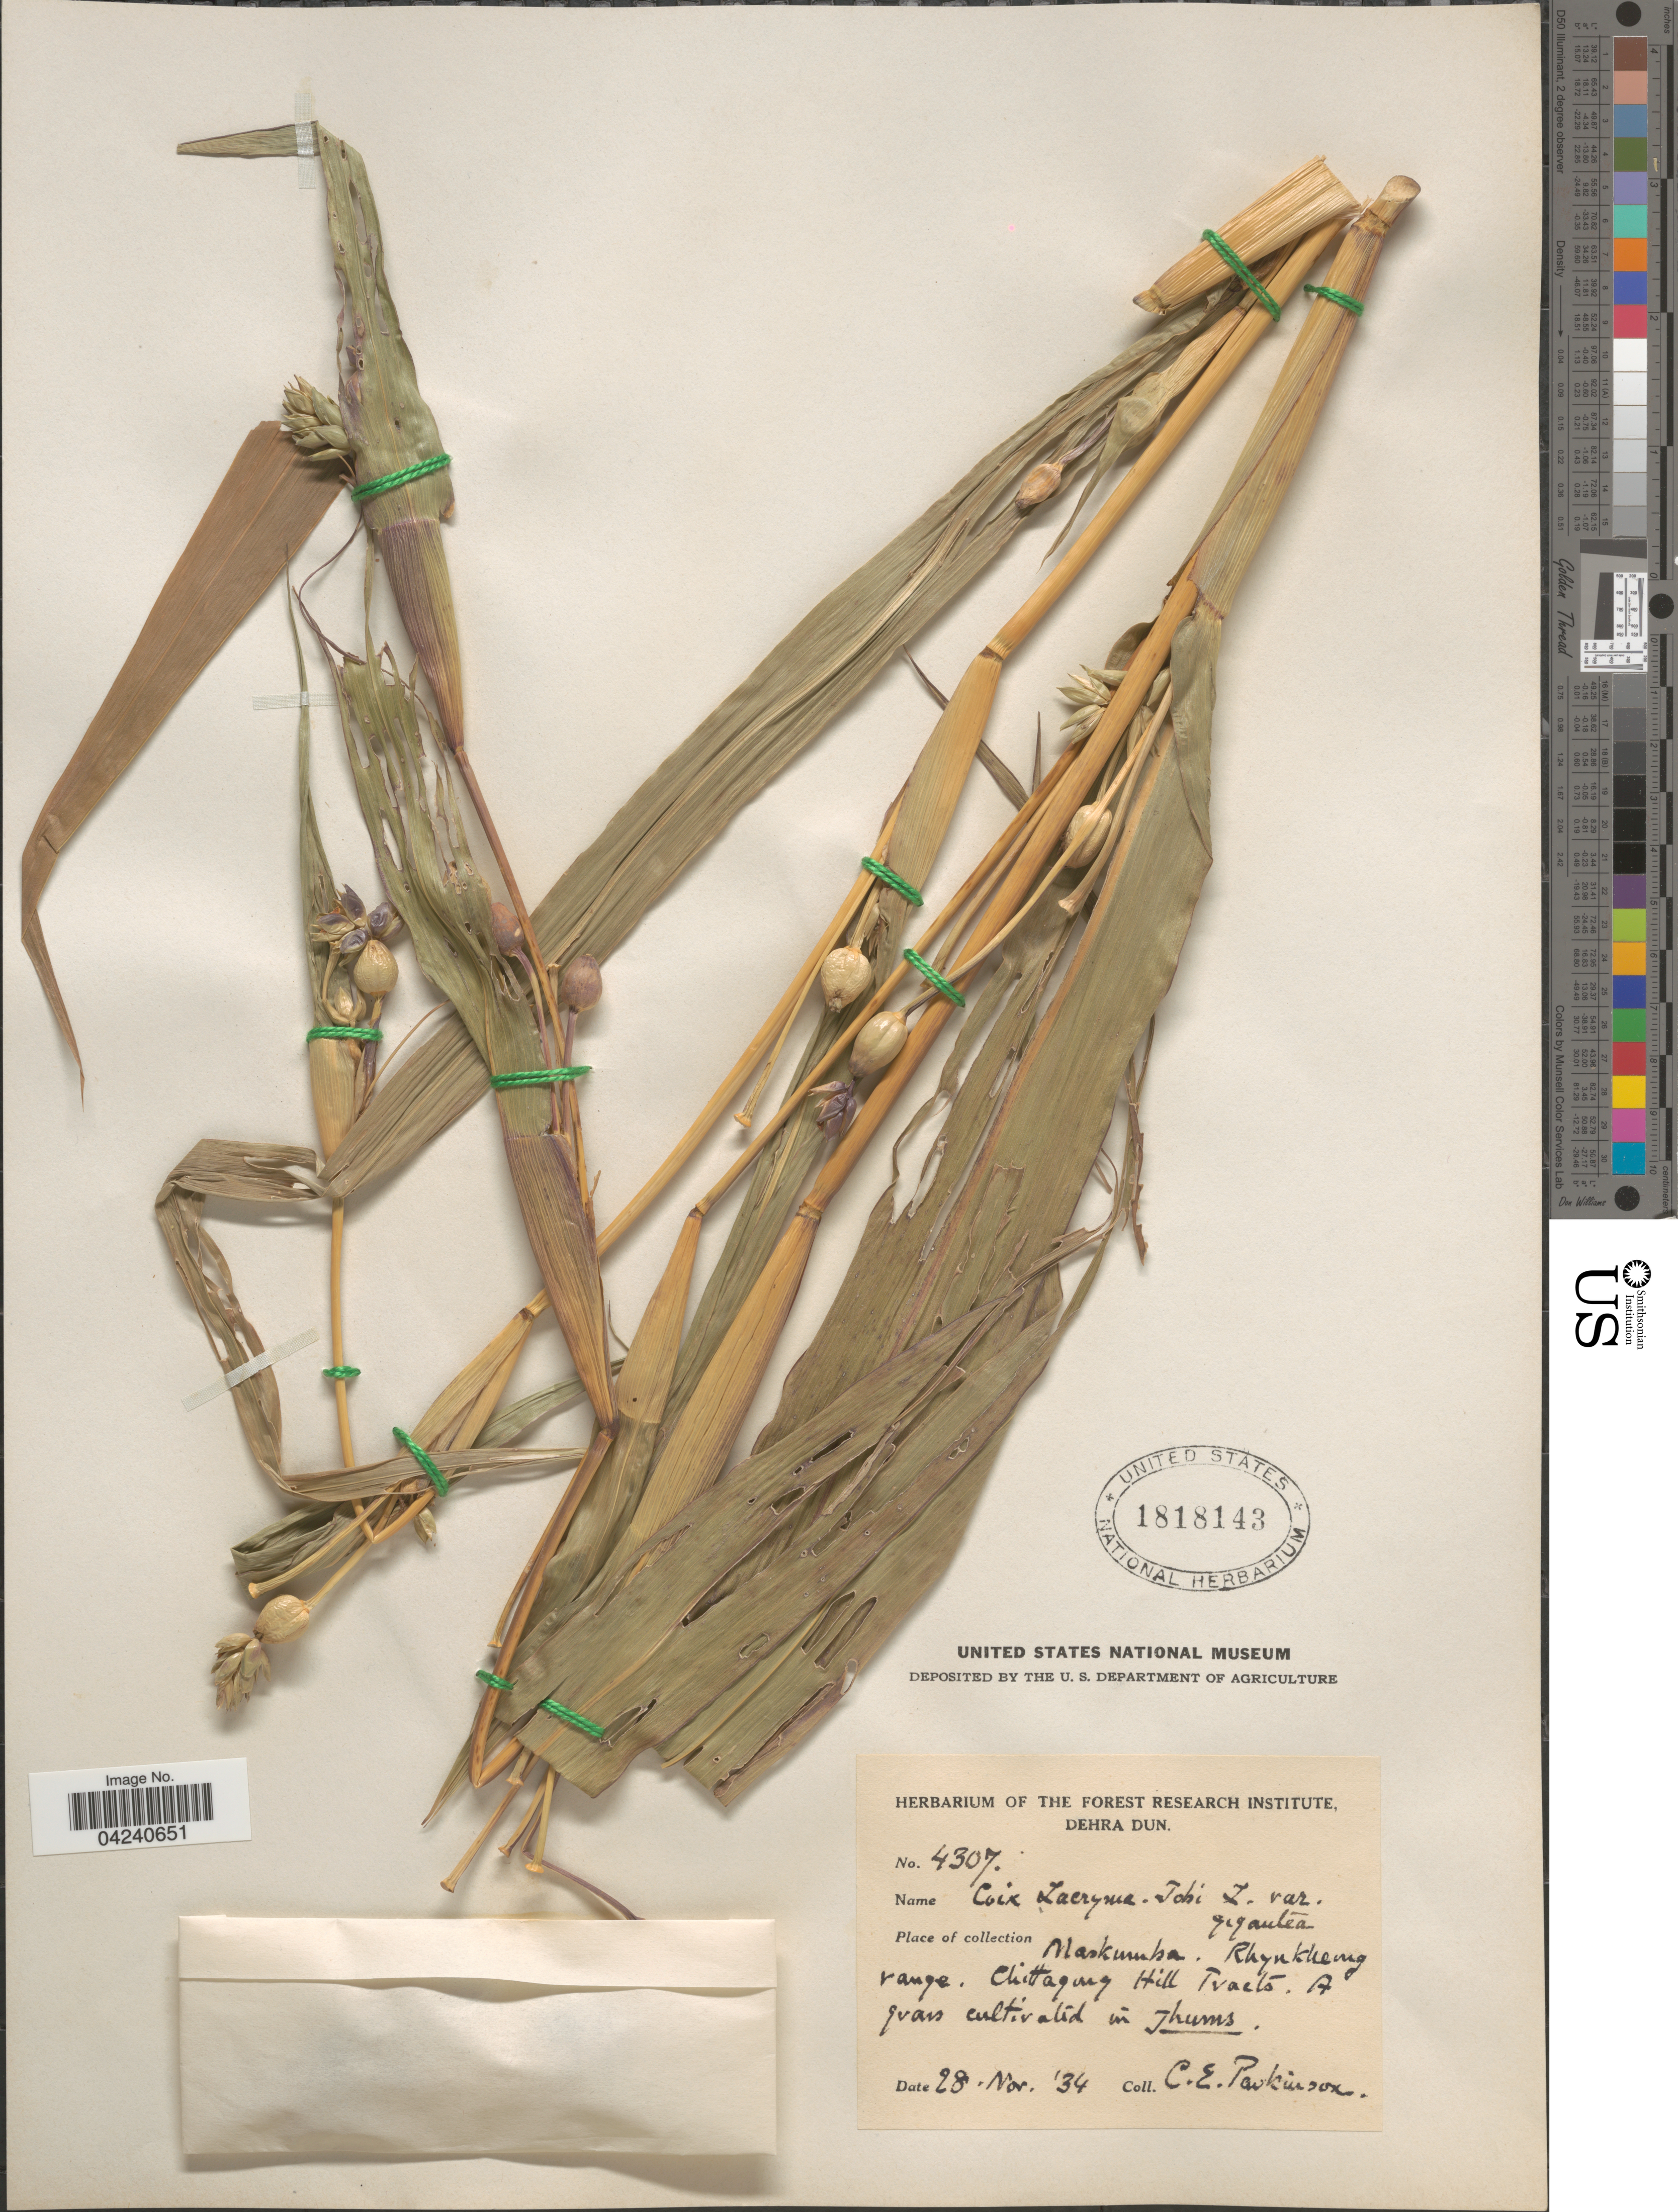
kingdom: Plantae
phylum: Tracheophyta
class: Liliopsida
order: Poales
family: Poaceae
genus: Coix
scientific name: Coix lacryma-jobi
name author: L.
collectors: C. E. Parkinson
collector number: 4307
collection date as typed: Transcribed d/m/y: 28/3/34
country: Bangladesh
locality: Maskumba. Rhyukheong [interpreted] range. Chittagong Hill Tracks.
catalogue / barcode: US 1818143